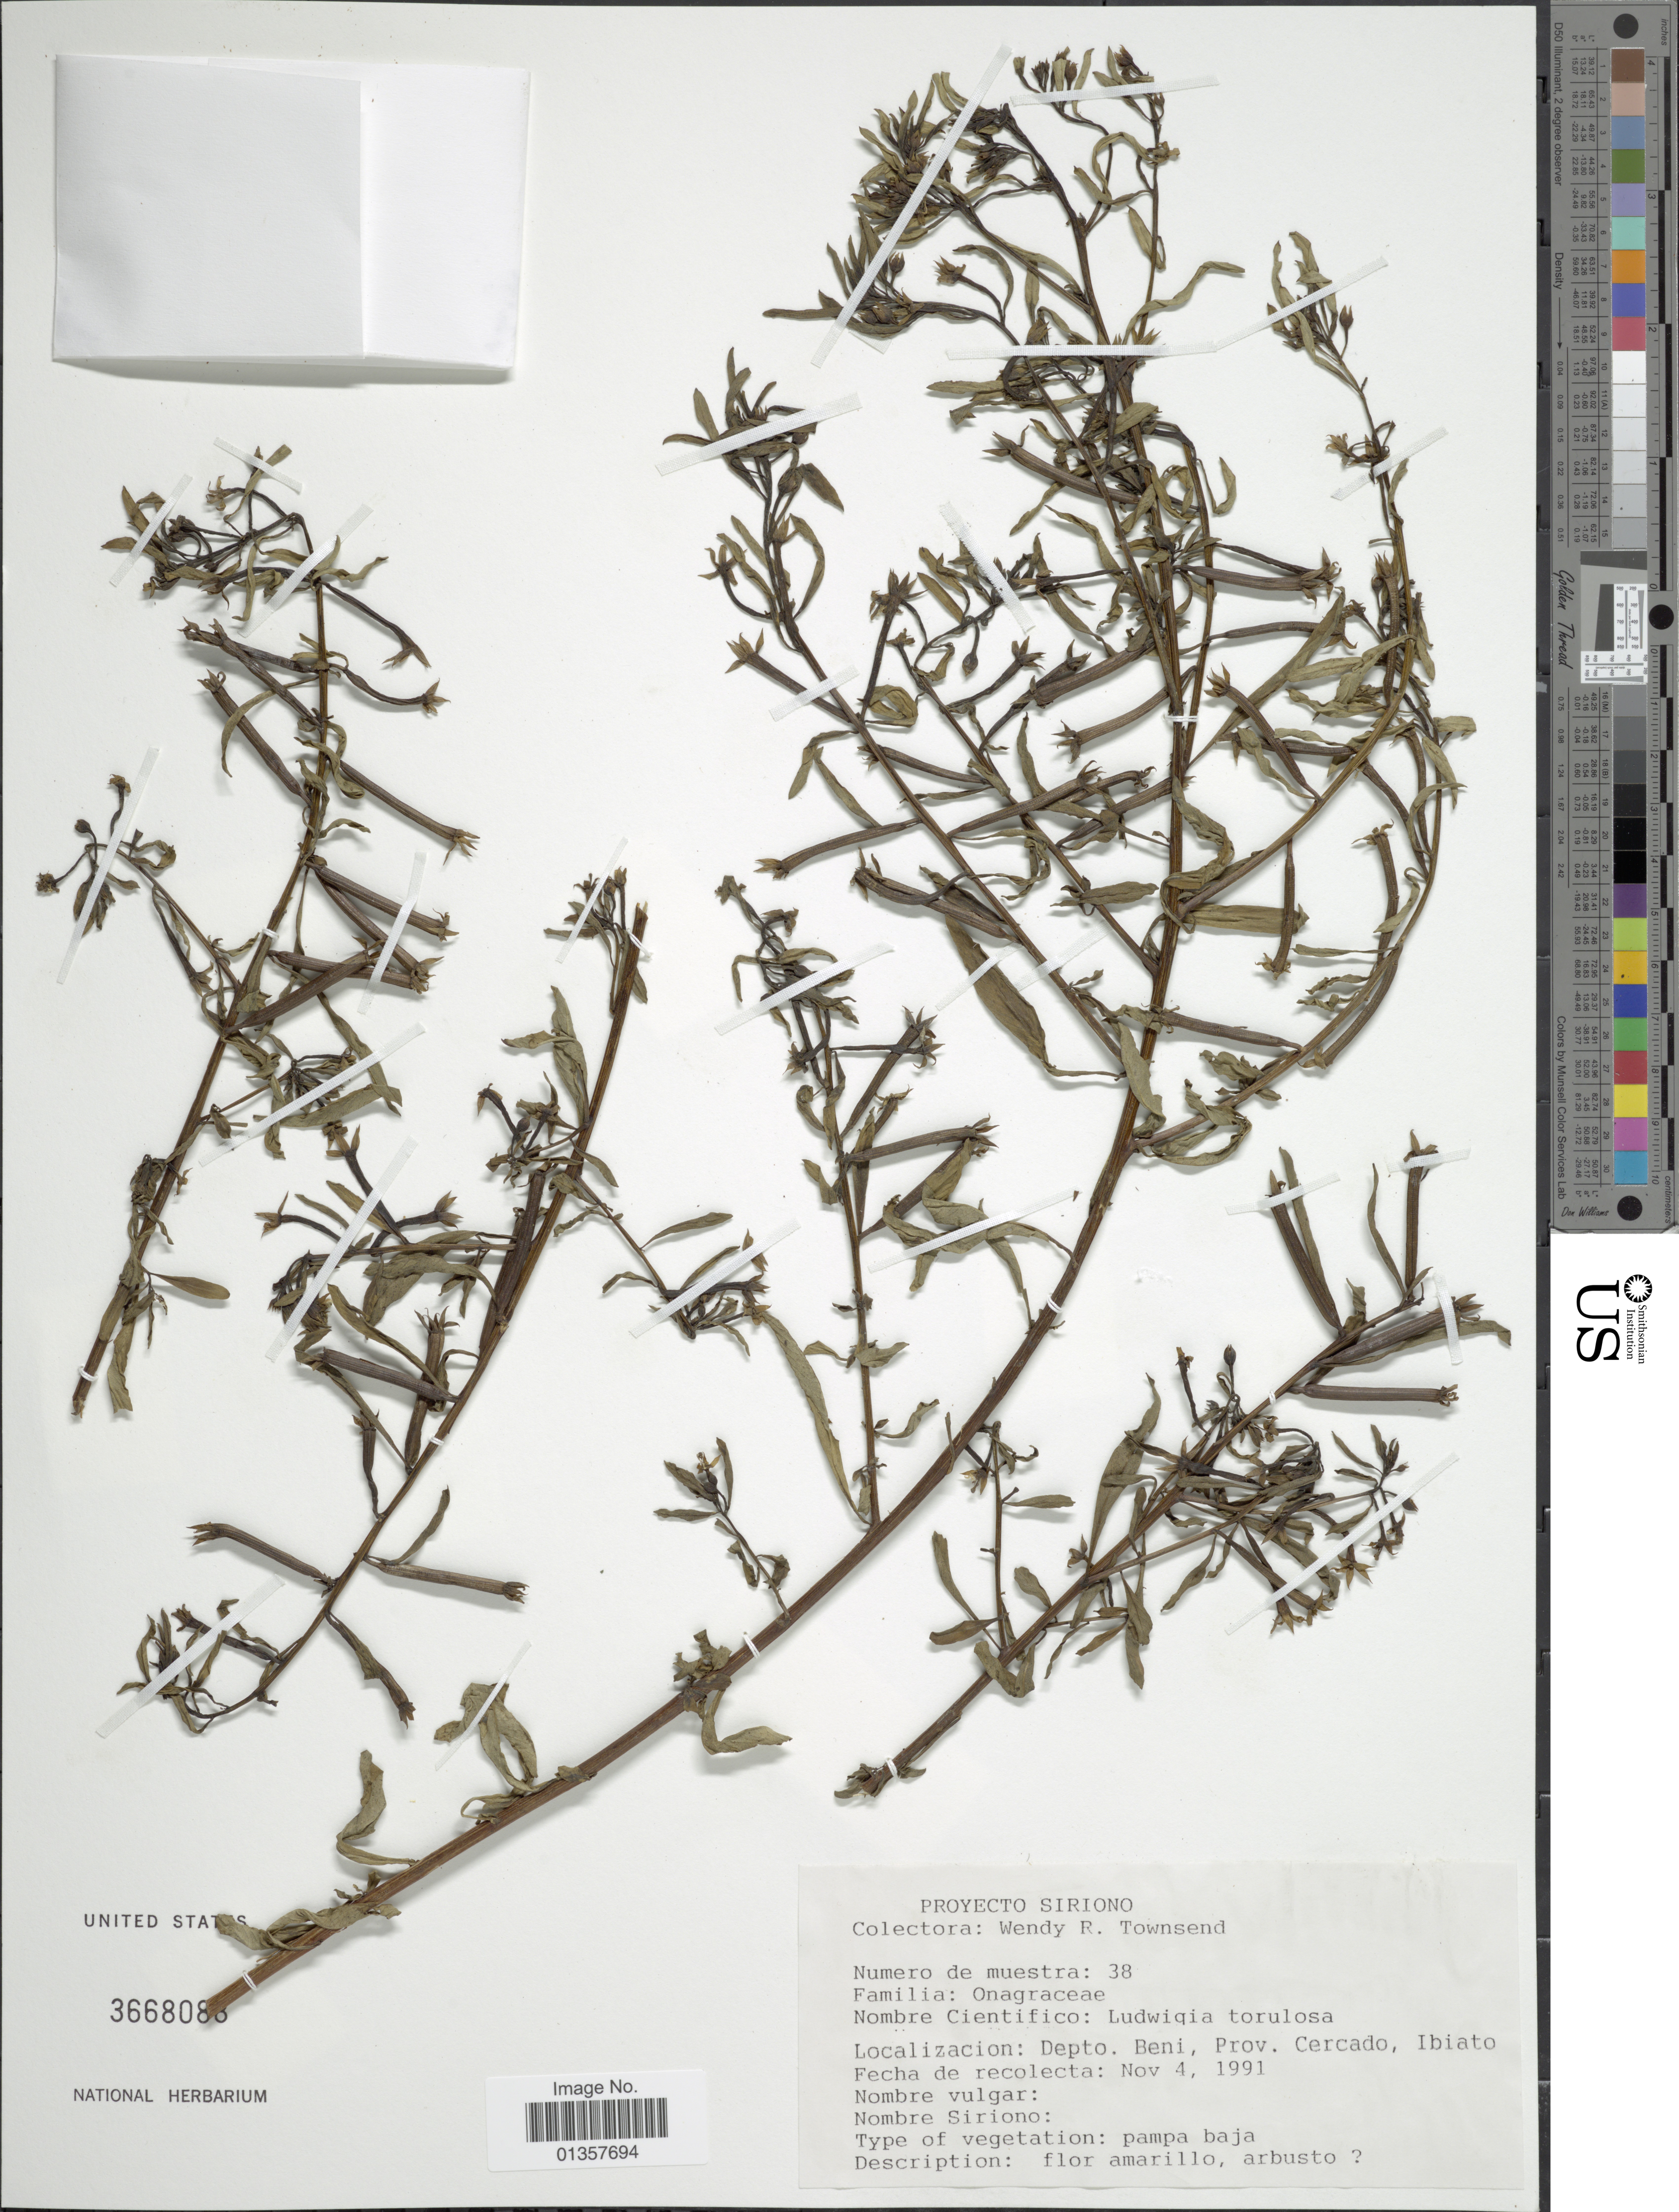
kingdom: Plantae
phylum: Tracheophyta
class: Magnoliopsida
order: Myrtales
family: Onagraceae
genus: Ludwigia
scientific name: Ludwigia torulosa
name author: (Arn.) H. Hara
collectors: W. R. Townsend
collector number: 38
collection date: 1991-11-04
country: Bolivia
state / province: Beni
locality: Prov. Cercado, Ibiato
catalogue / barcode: US 3668088